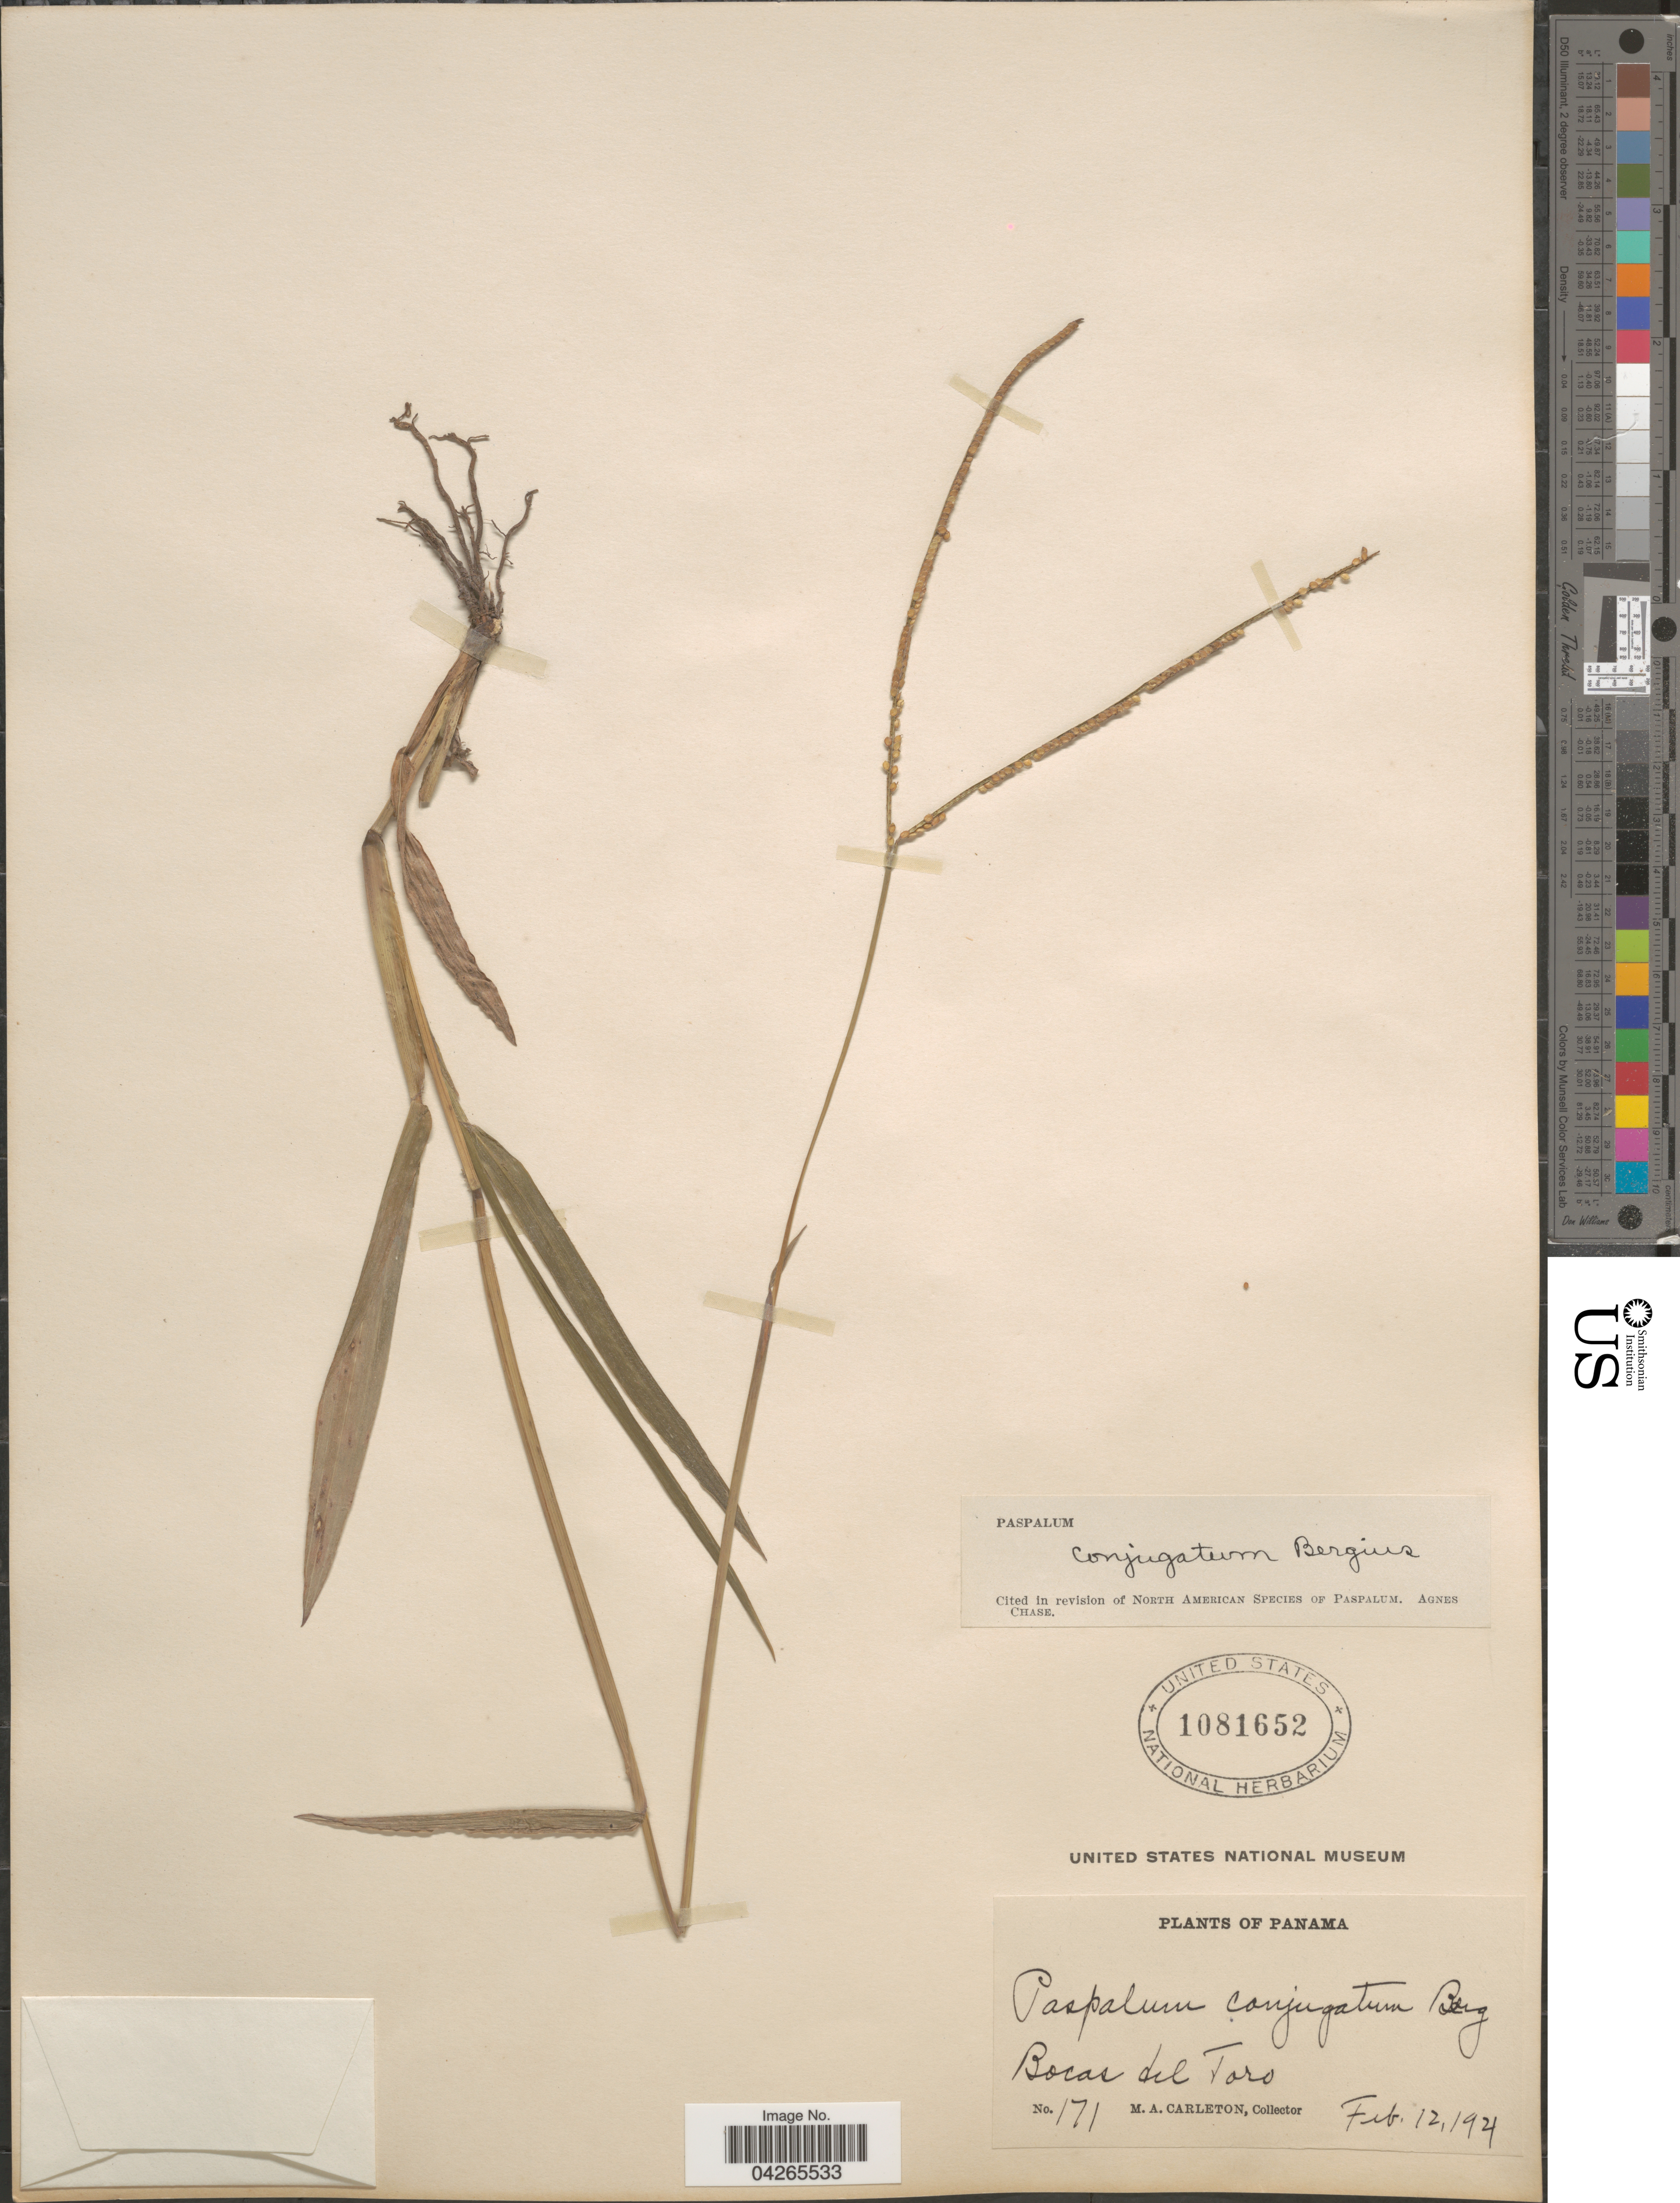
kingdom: Plantae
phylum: Tracheophyta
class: Liliopsida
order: Poales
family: Poaceae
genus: Paspalum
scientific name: Paspalum conjugatum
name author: P.J. Bergius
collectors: M. A. Carleton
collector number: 171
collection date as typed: Feb. 12, 194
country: Panama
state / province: Bocas del Toro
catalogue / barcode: US 1081652